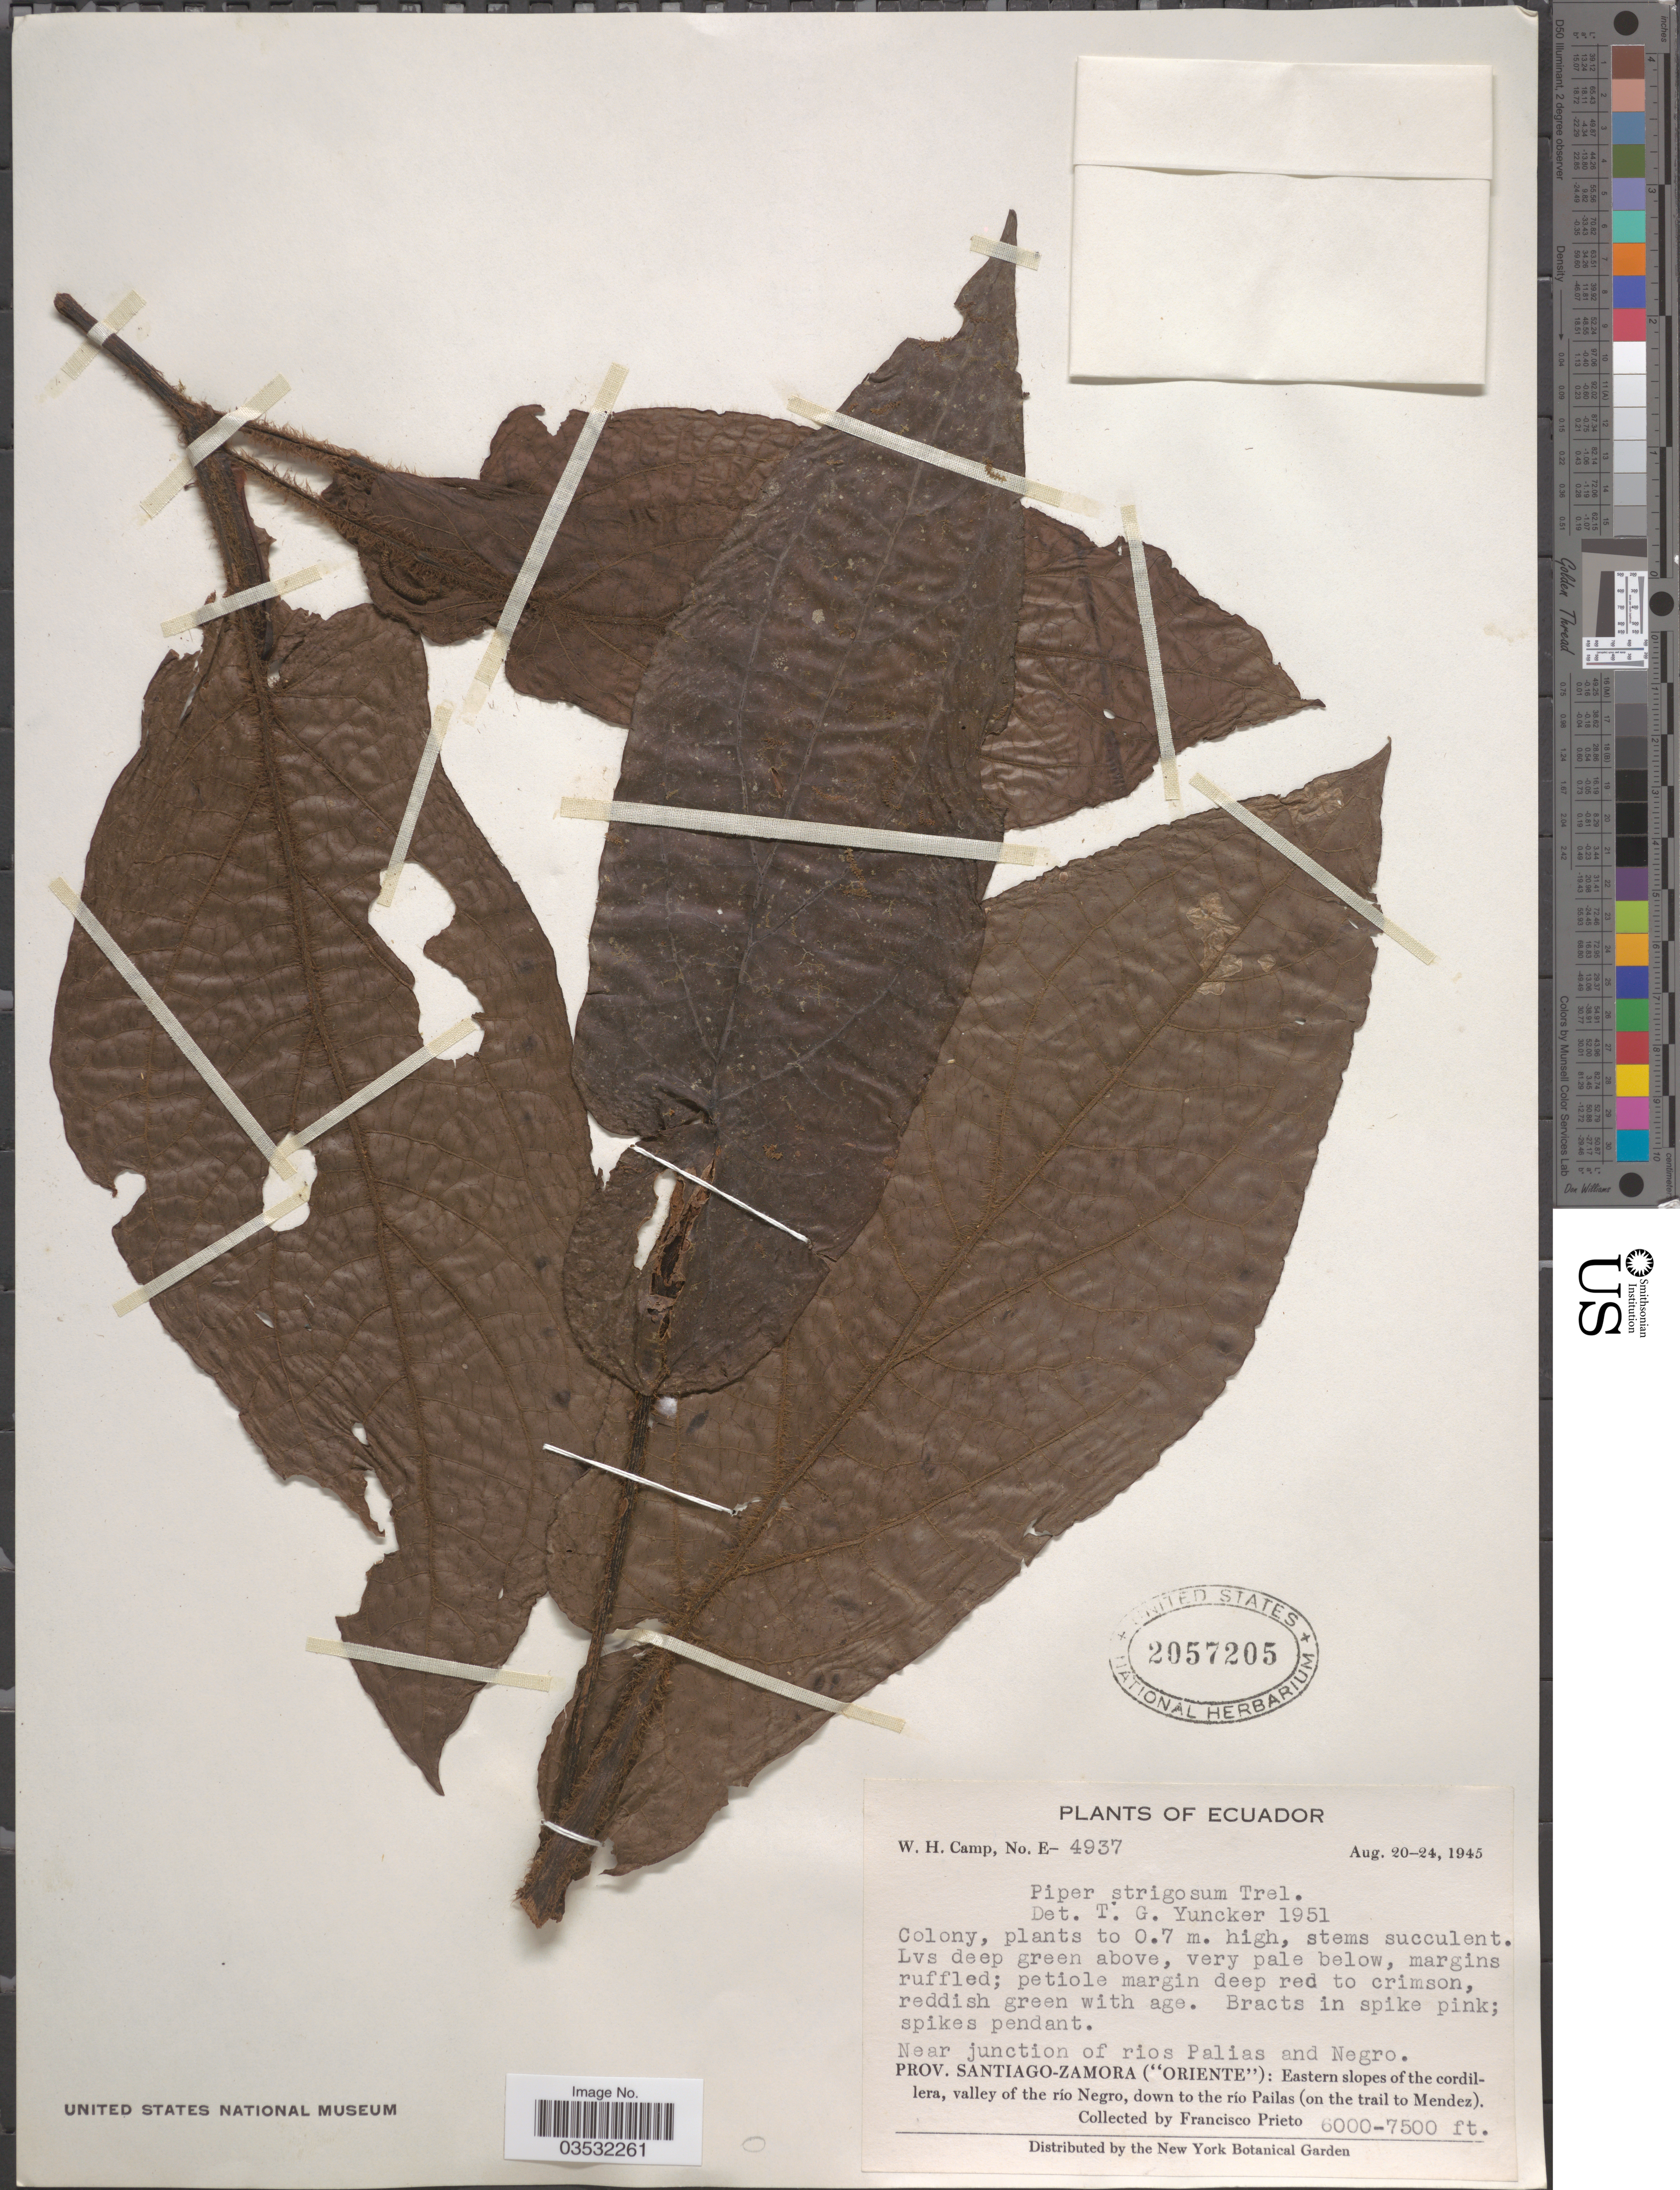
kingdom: Plantae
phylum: Tracheophyta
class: Magnoliopsida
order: Piperales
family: Piperaceae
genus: Piper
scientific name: Piper strigosum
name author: Trel. in J.F. Macbr.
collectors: F. Prieto & W. H. Camp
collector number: E-4937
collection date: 1945-08-20/1945-08-24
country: Ecuador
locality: Near junction of rios Palias and Negro. Prov. Santiago-Zamora ('Oriente'): Eastern slopes of the cordillera, valley of the río Negro, down the río Pailas (on the trail to Mendez).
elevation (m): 1829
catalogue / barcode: US 2057205